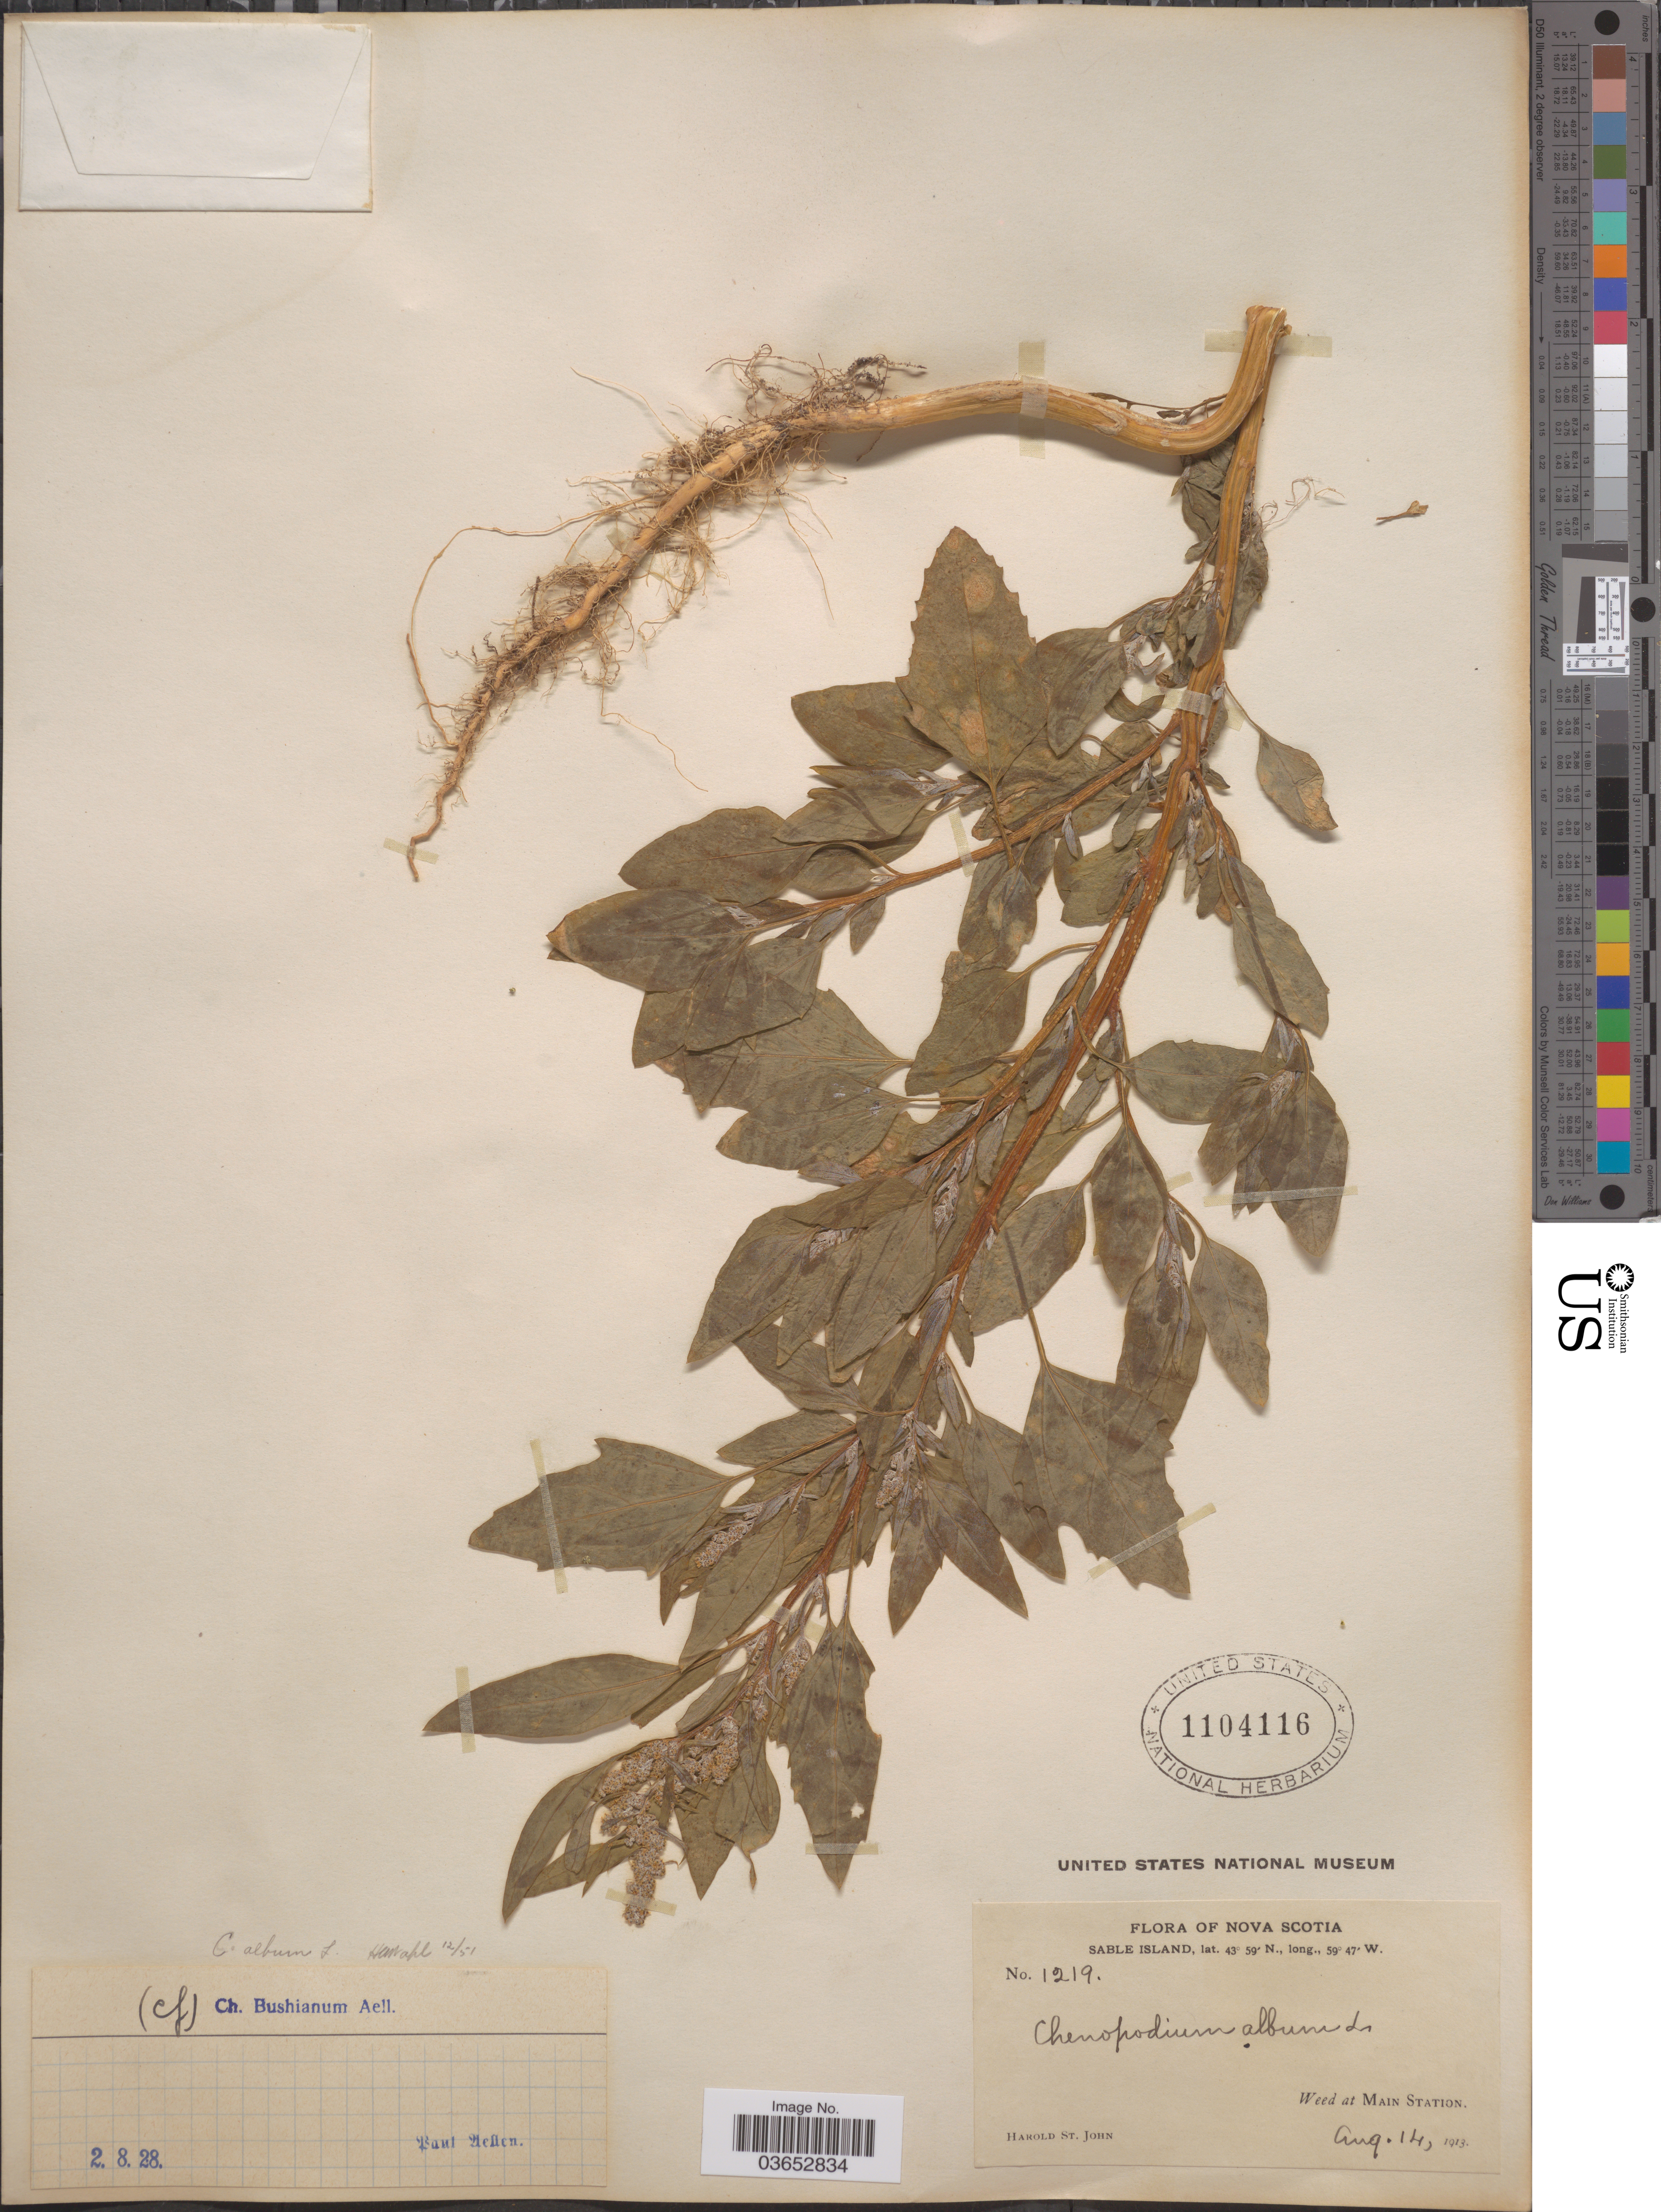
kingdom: Plantae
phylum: Tracheophyta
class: Magnoliopsida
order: Caryophyllales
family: Amaranthaceae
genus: Chenopodium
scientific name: Chenopodium bushianum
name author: Aellen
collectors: H. St. John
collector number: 1219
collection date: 1913-08-14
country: Canada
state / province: Nova Scotia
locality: Sable Island. Weed at Main Station.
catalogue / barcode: US 1104116